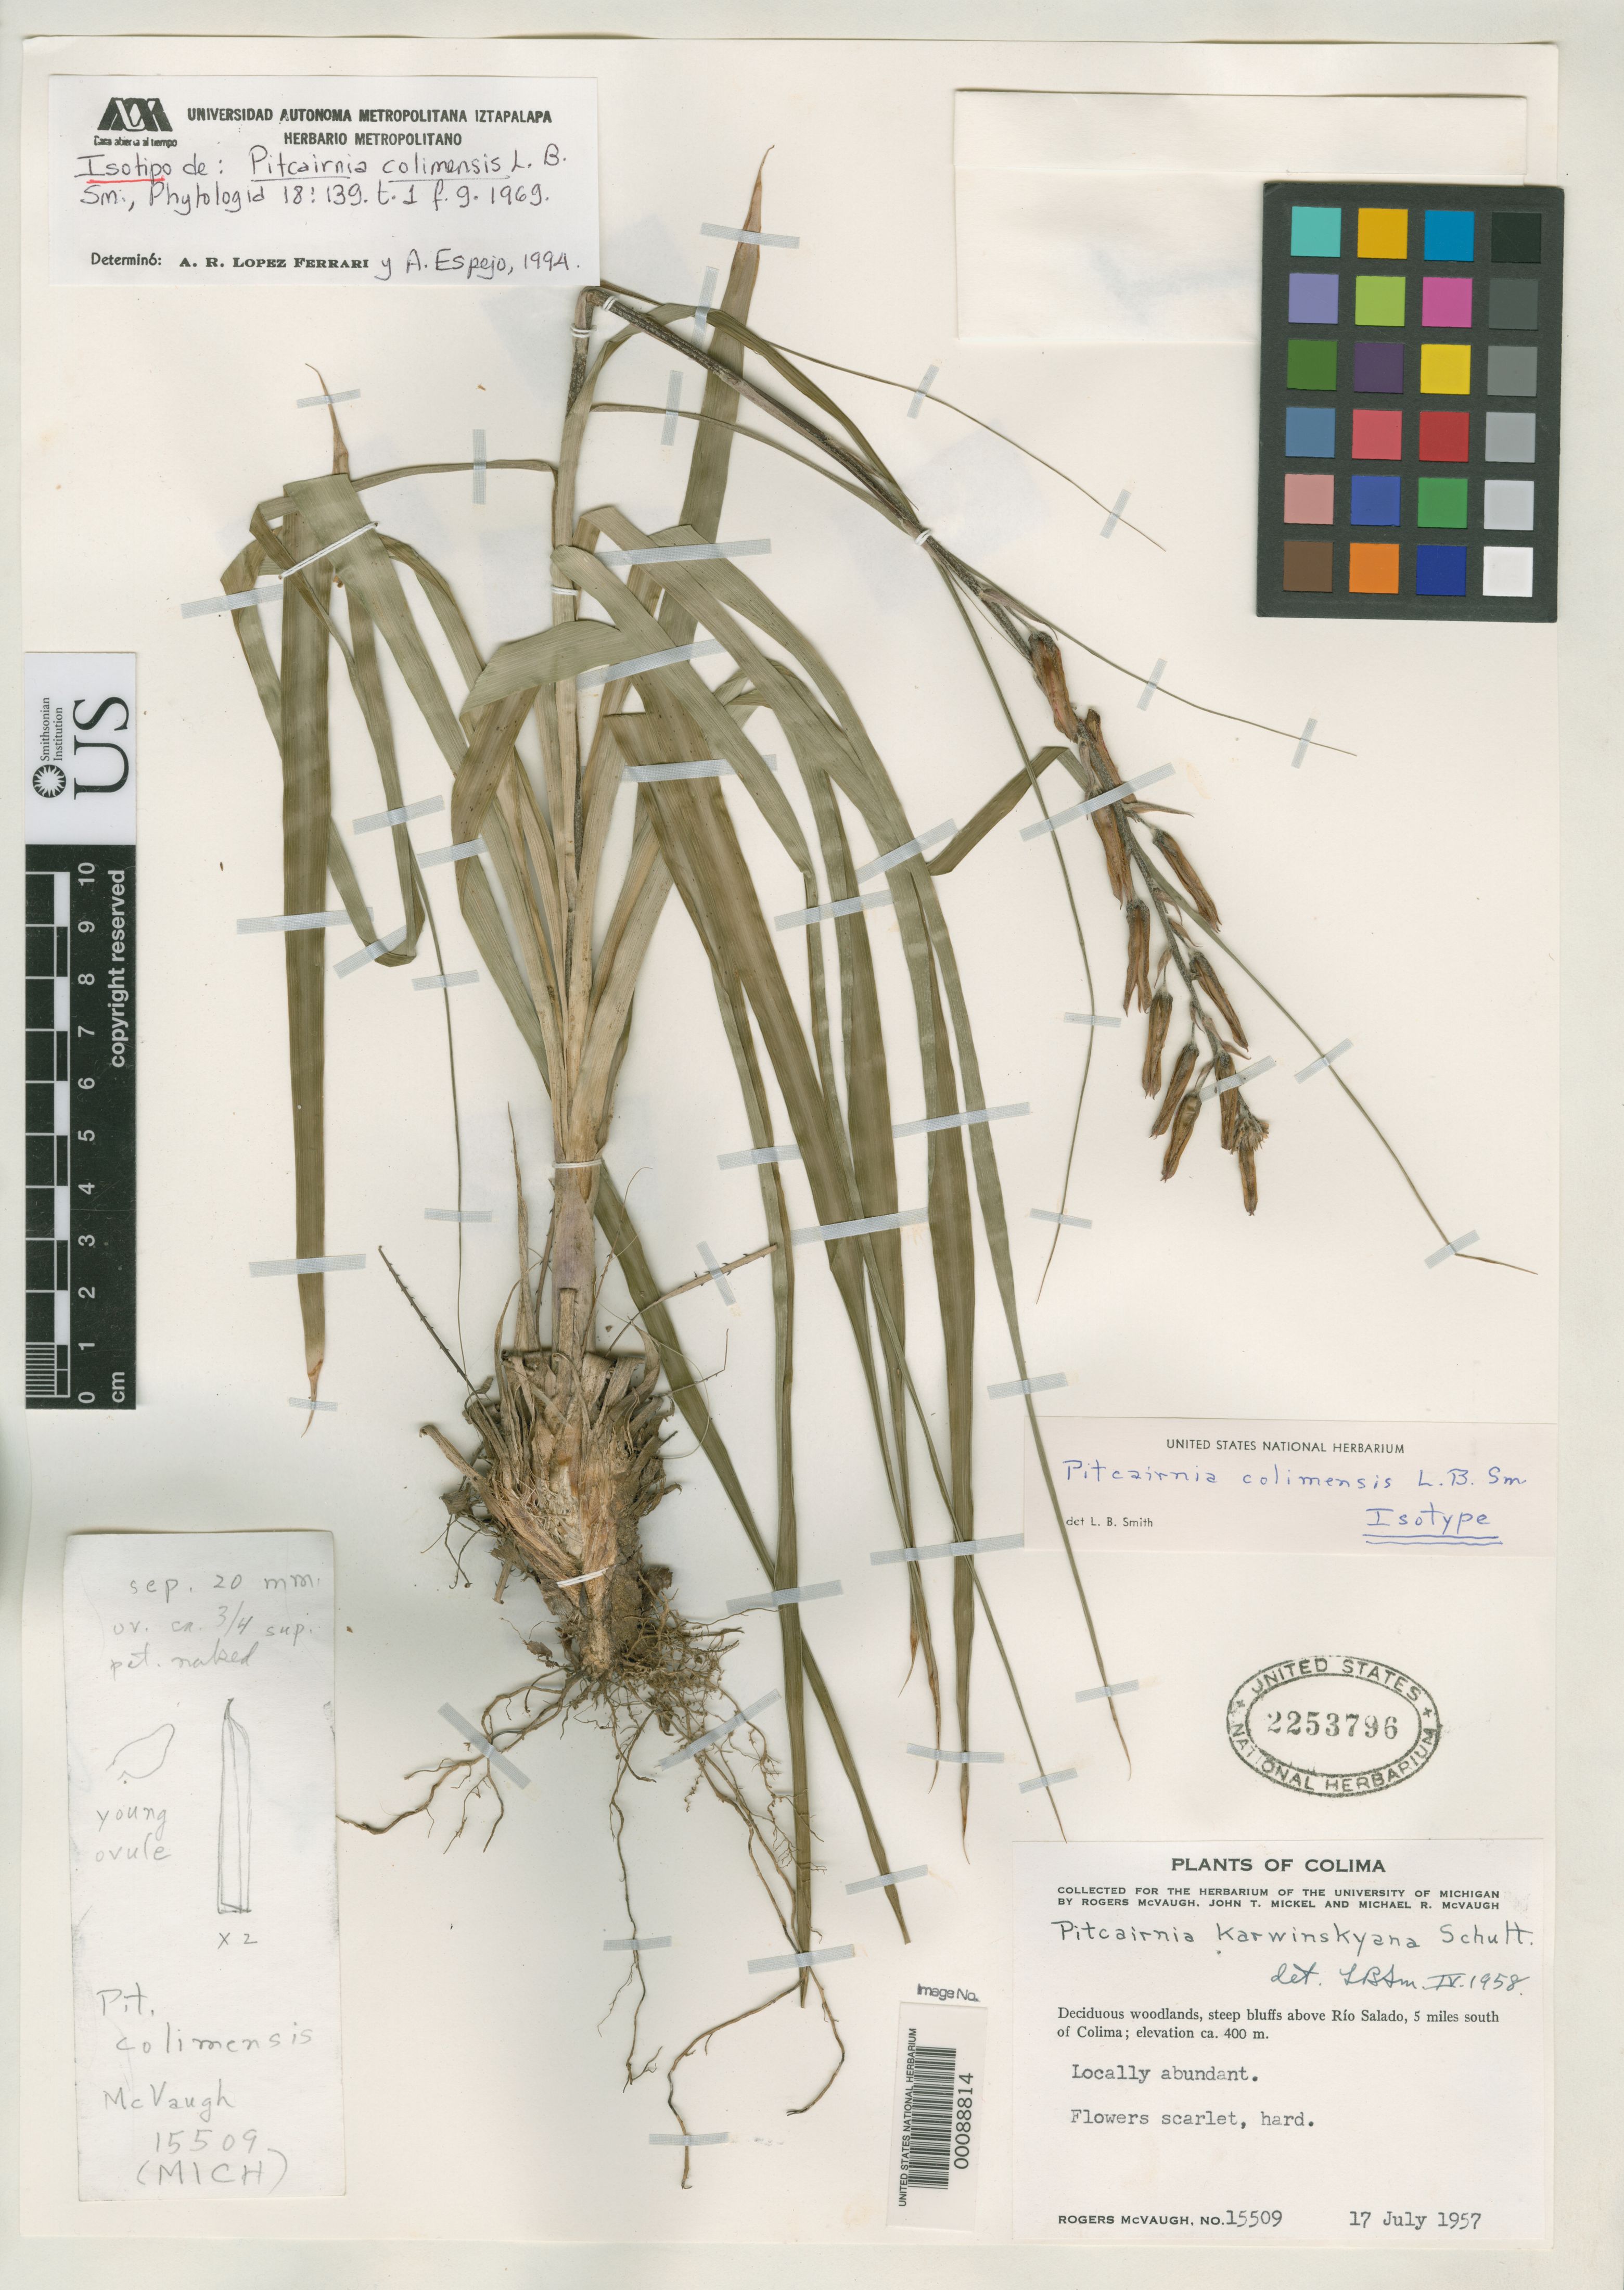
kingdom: Plantae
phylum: Tracheophyta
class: Liliopsida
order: Poales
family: Bromeliaceae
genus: Pitcairnia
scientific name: Pitcairnia colimensis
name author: L.B. Sm.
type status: Isotype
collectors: R. McVaugh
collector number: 15509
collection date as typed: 17 Jul 1957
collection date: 1957-07-17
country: Mexico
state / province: Colima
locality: Above Rio Salado, 5 miles S of Colima.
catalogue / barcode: US 2253796